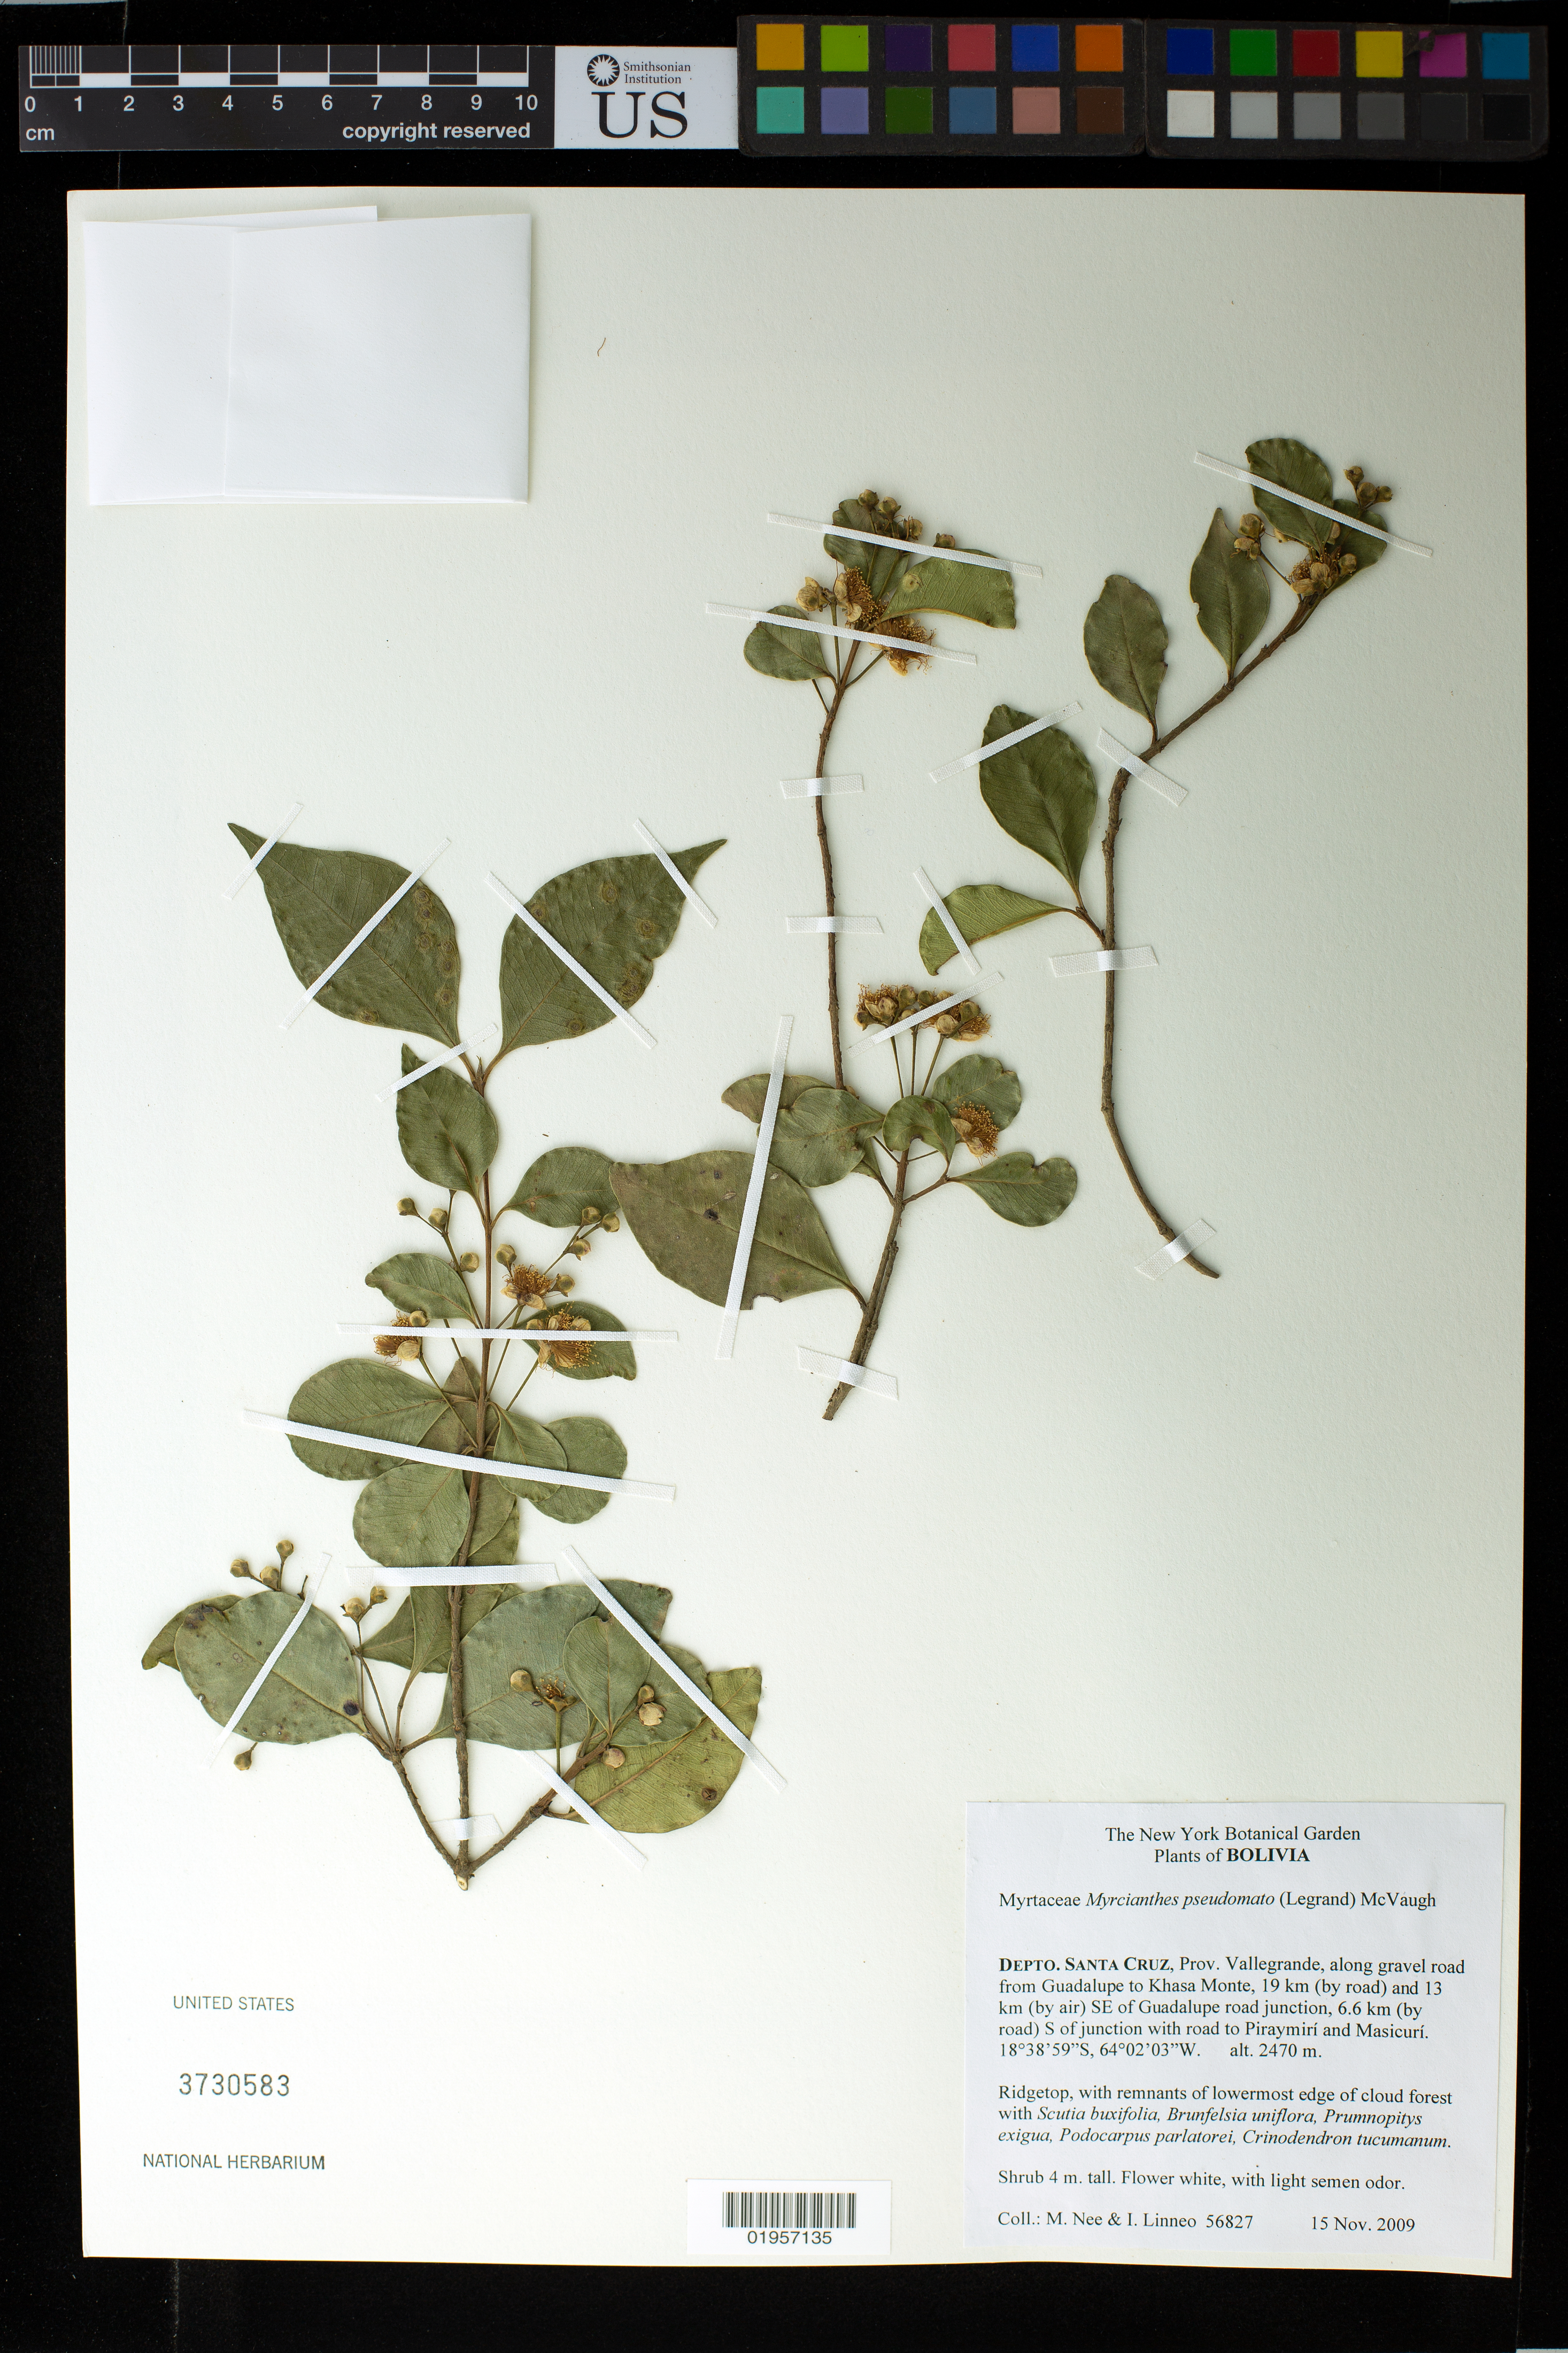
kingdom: Plantae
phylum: Tracheophyta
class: Magnoliopsida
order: Myrtales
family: Myrtaceae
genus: Myrcianthes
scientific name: Myrcianthes pseudomato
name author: (D. Legrand) McVaugh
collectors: M. Nee & I. Linneo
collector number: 56827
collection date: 2009-11-15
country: Bolivia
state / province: Santa Cruz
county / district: Vallegrande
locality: Along gravel road from Guadalupe to Khasa Monte, 19 km (by road) and 13 km (by air) SE of Guadalupe road junction, 6.6 km (by road) S of jct with road to Piraymiri and Masicuri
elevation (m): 2470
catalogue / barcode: US 3730583